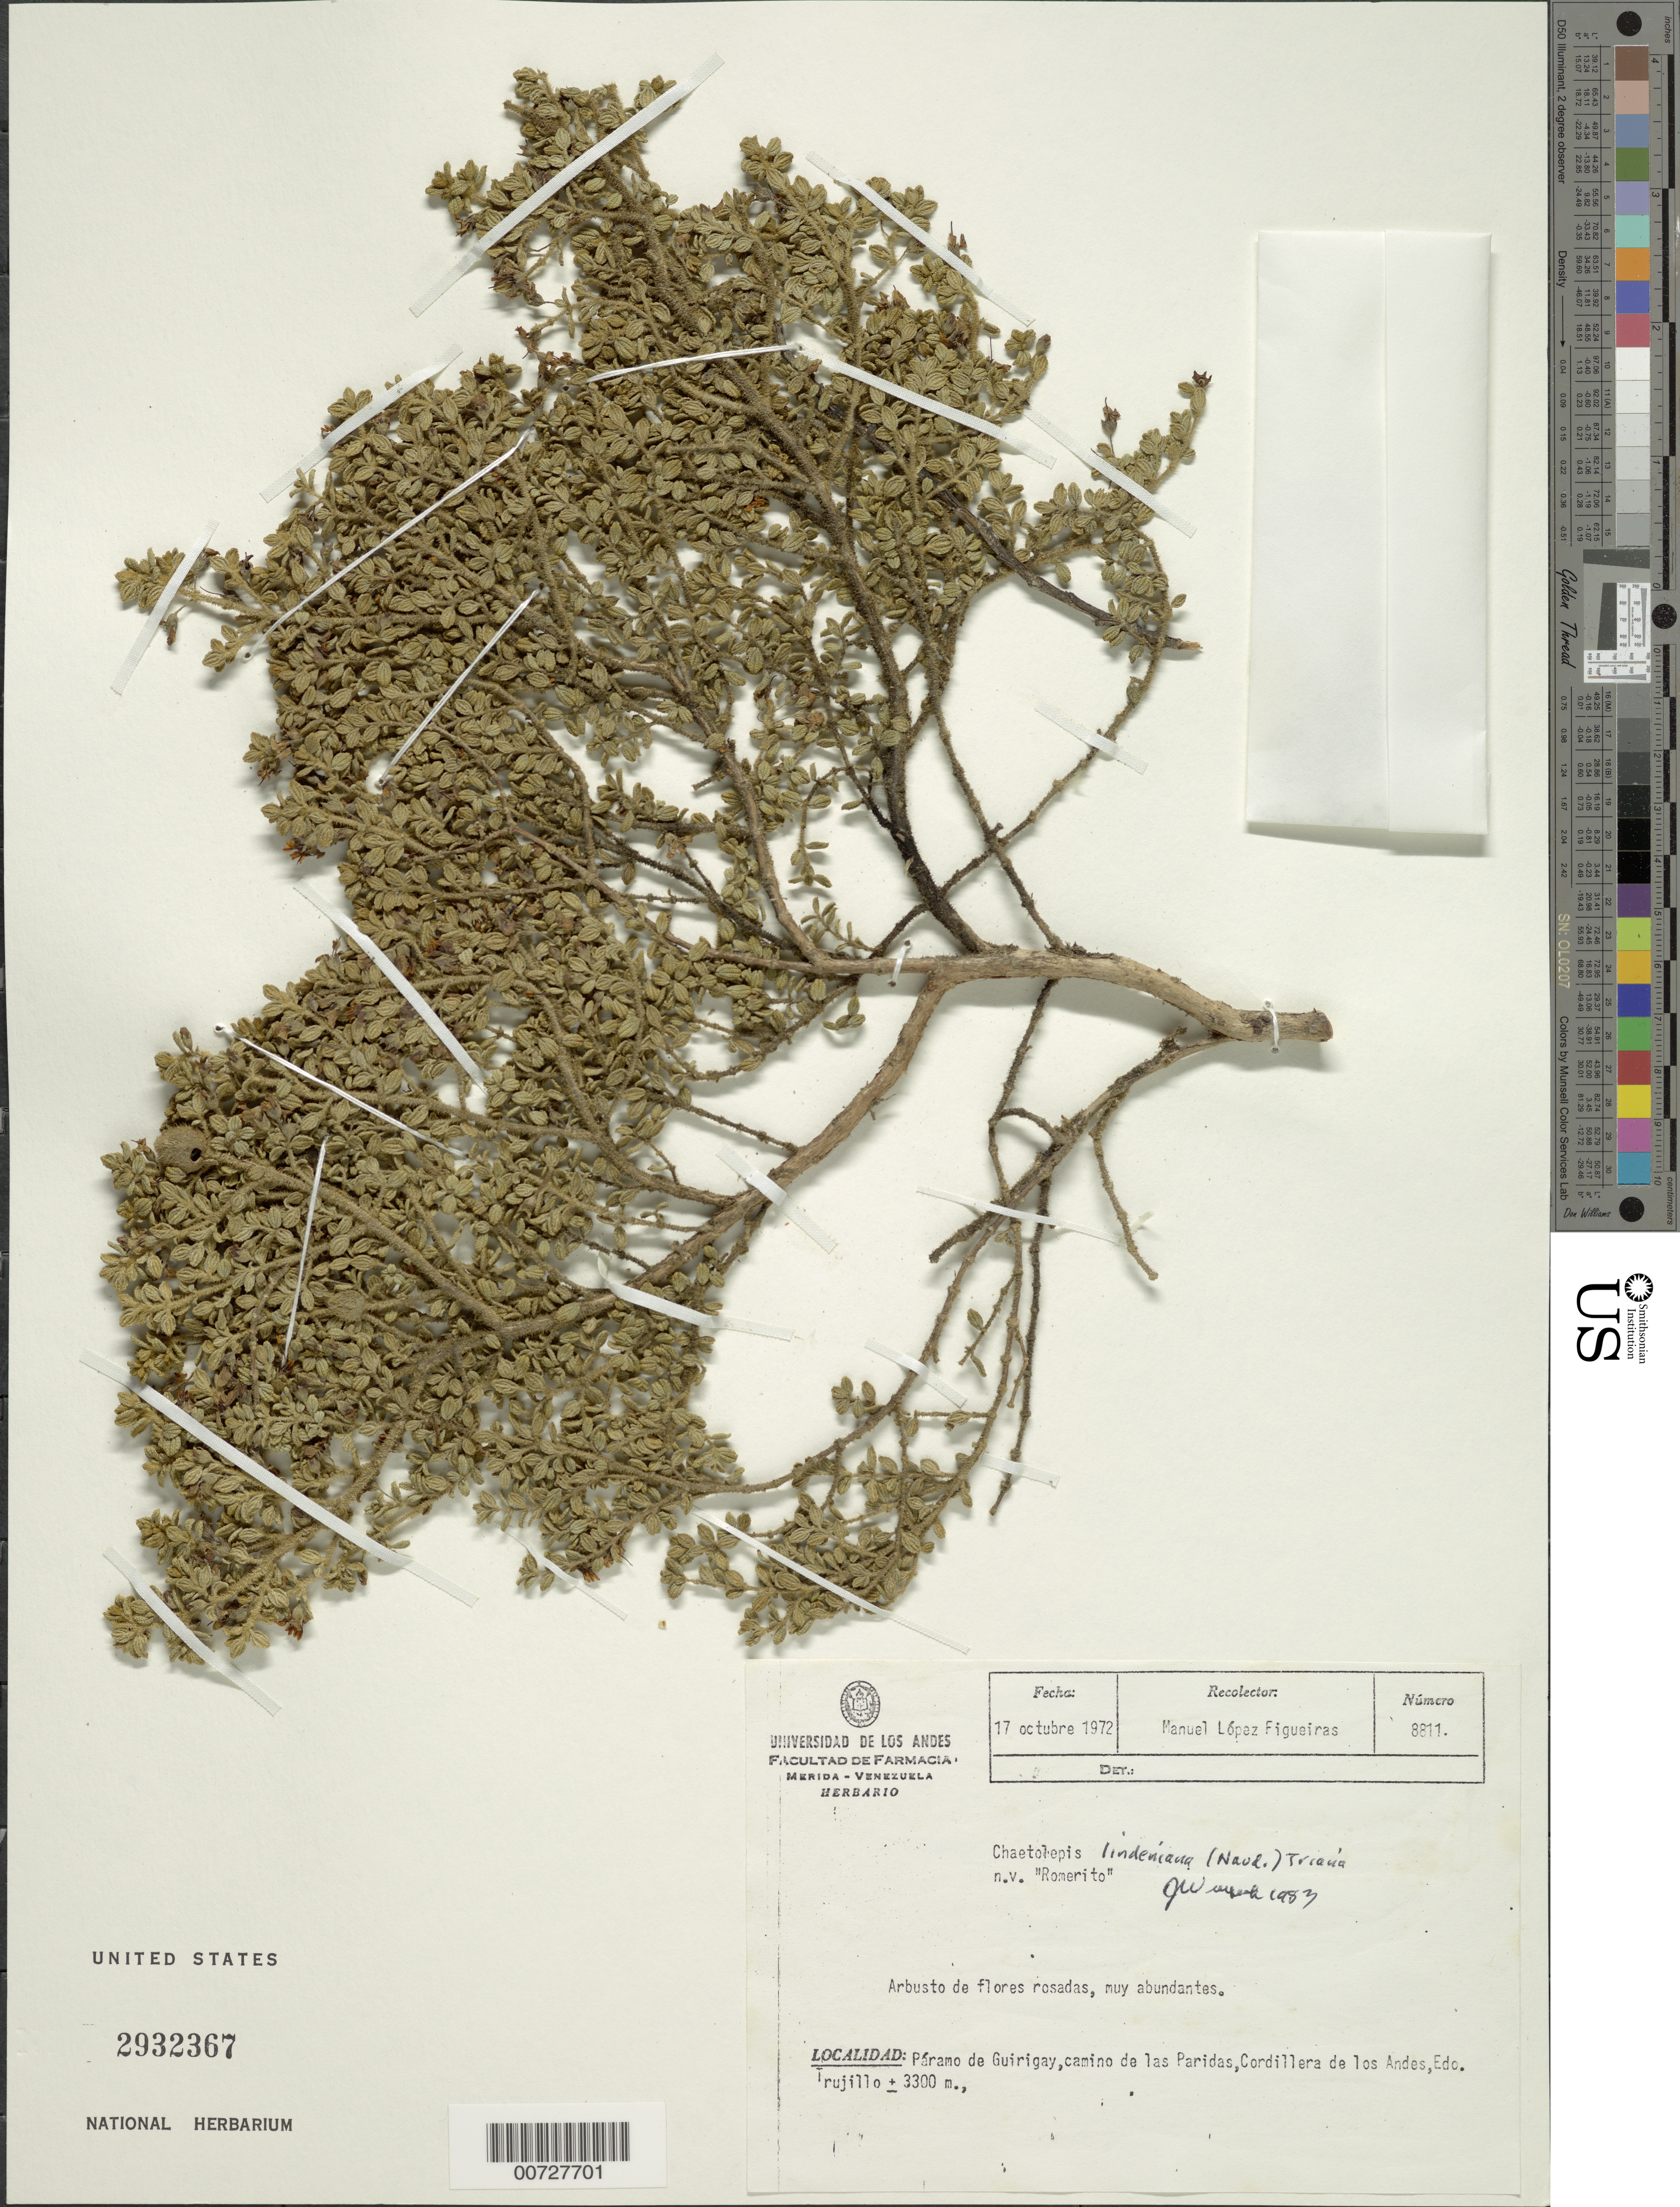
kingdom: Plantae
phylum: Tracheophyta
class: Magnoliopsida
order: Myrtales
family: Melastomataceae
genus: Chaetolepis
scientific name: Chaetolepis lindeniana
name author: (Naudin) Triana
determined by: Wurdack, John J., (US), US (UNITED STATES)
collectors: M. López Figueiras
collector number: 8811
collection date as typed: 17 Oct 1972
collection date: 1972-10-17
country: Venezuela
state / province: Trujillo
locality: Páramo de Guirigay, camino de las Paridas, Cordillera de los Andes.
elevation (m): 3300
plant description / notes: Common name: Romerito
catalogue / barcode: US 2932367